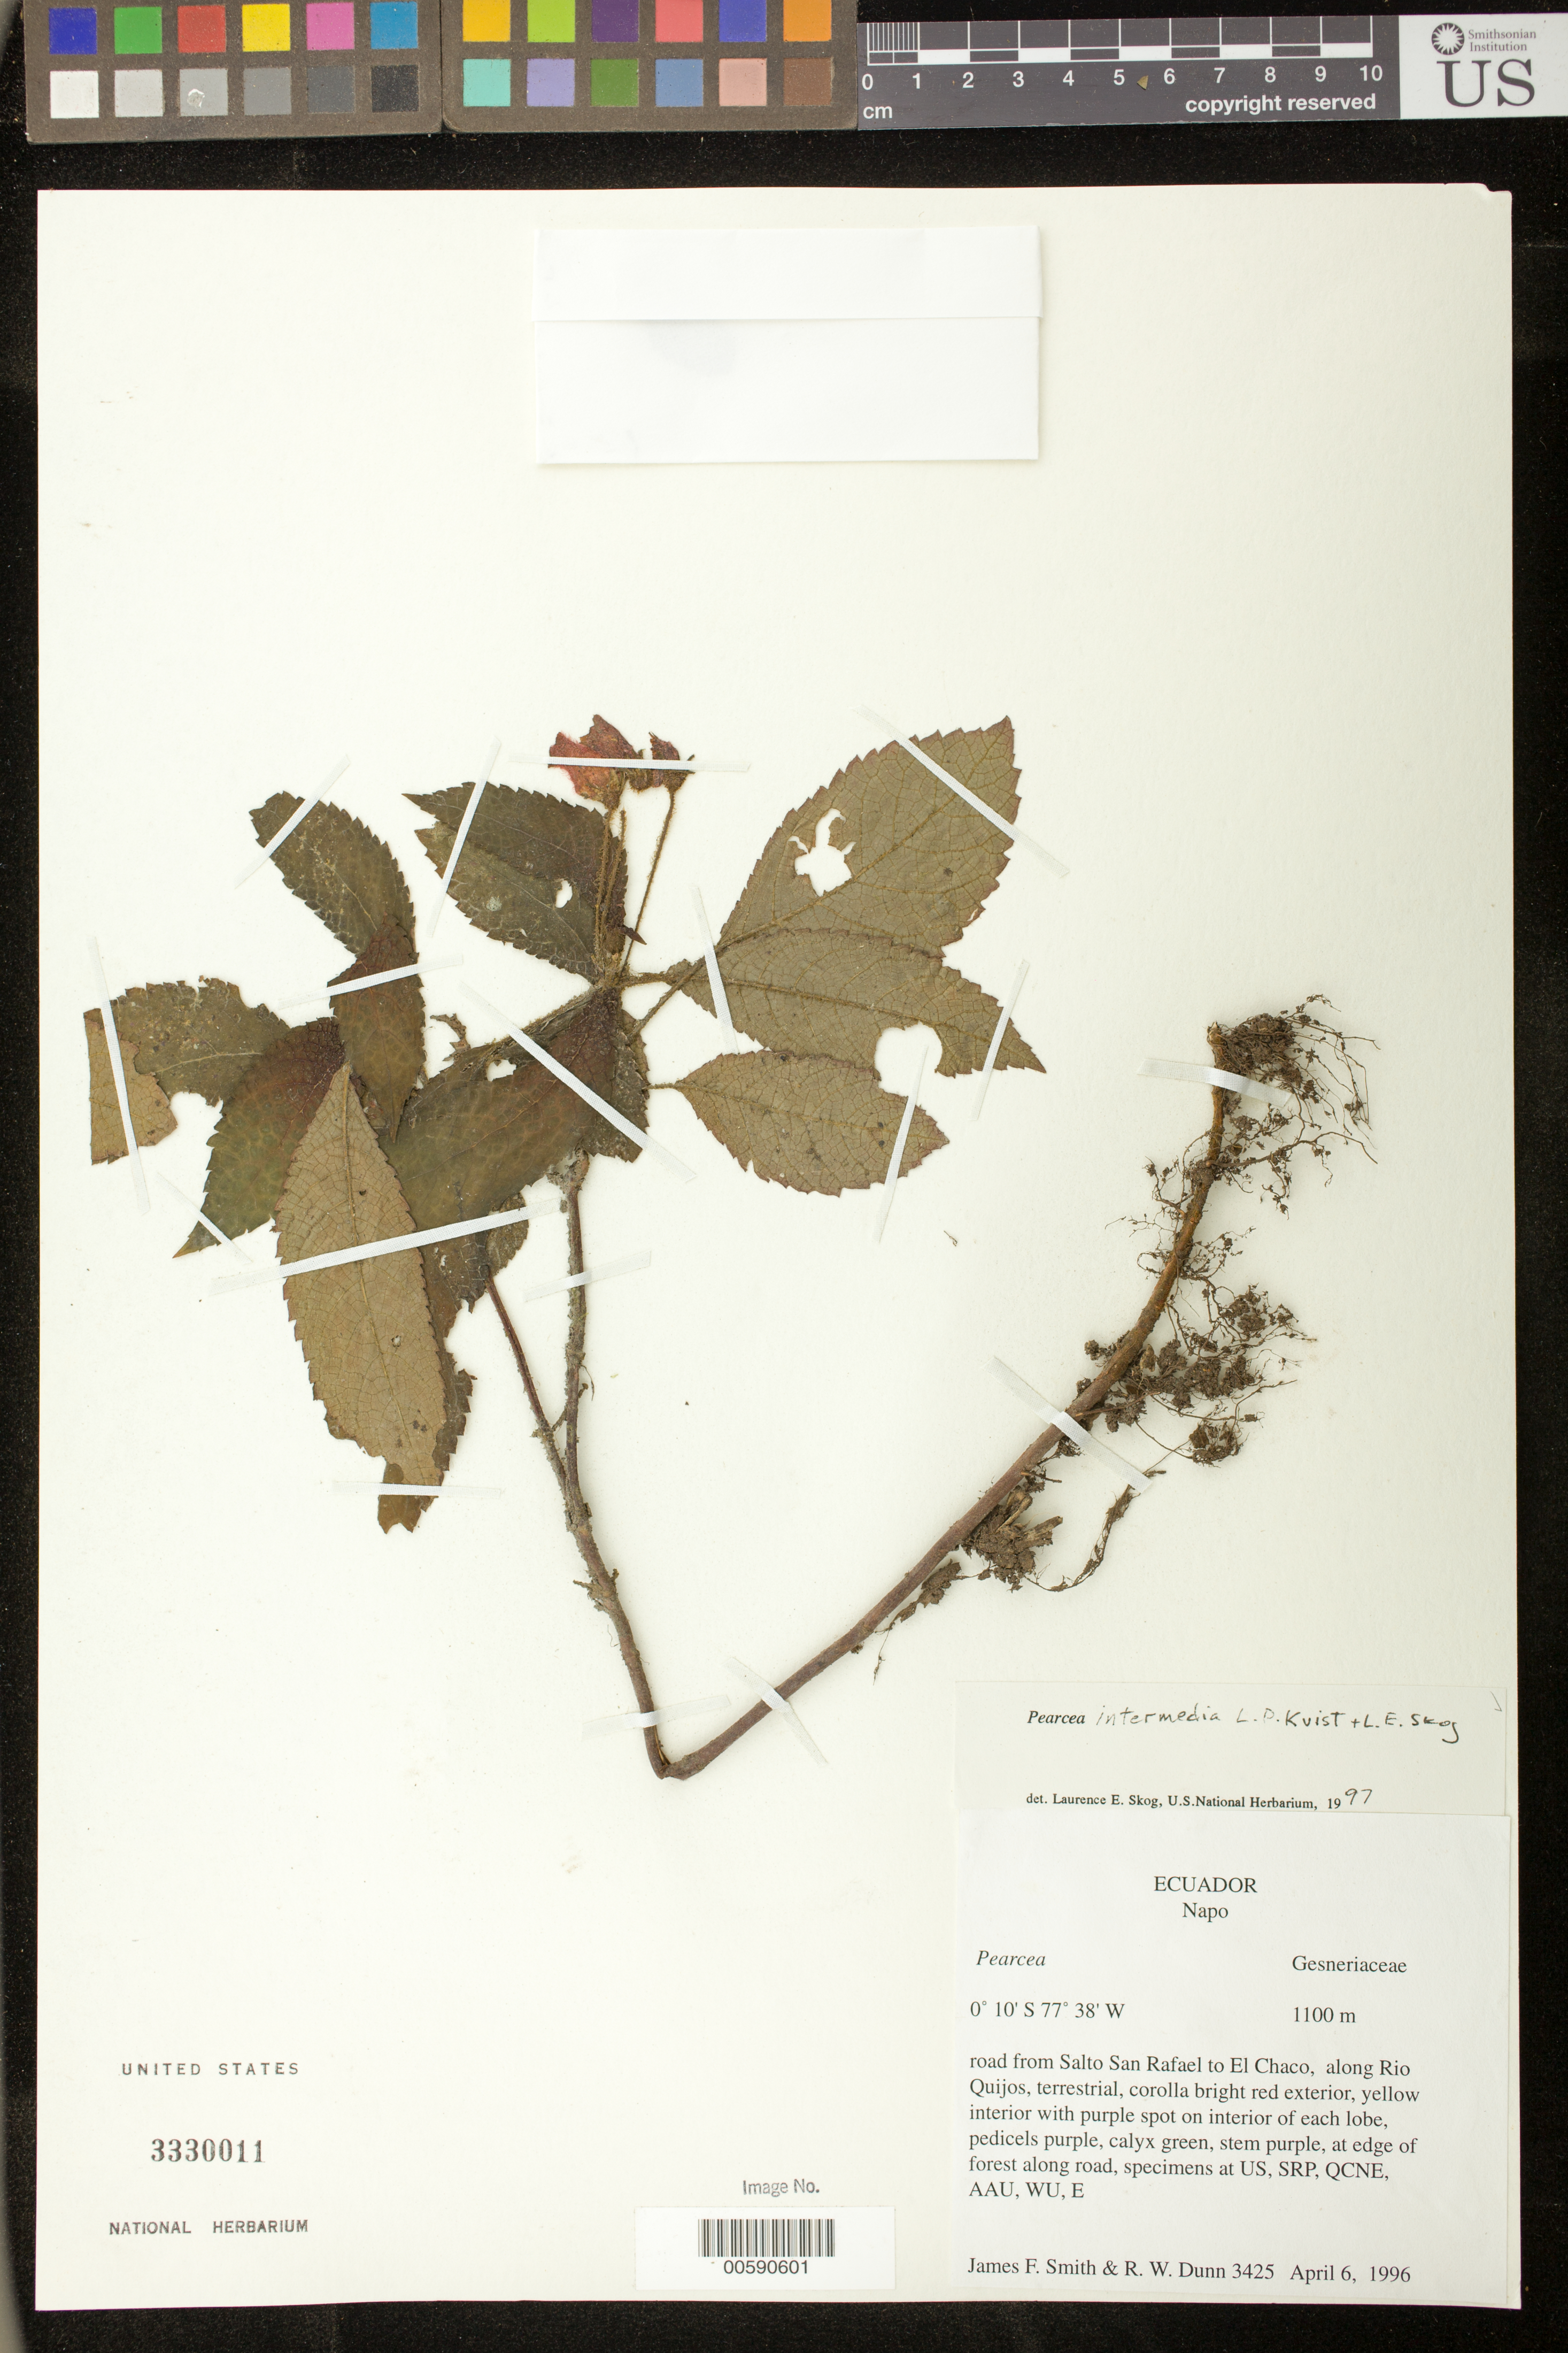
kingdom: Plantae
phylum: Tracheophyta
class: Magnoliopsida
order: Lamiales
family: Gesneriaceae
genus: Pearcea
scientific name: Pearcea intermedia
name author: L.P. Kvist & L.E. Skog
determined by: Skog, Laurence E.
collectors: J. Smith & R. Dunn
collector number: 3425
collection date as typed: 06 Apr 1996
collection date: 1996-04-06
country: Ecuador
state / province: Napo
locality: Road from Salto San Rafael to El Chaco, along Rio Quijos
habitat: Edge of forest along road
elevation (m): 1100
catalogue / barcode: US 3330011